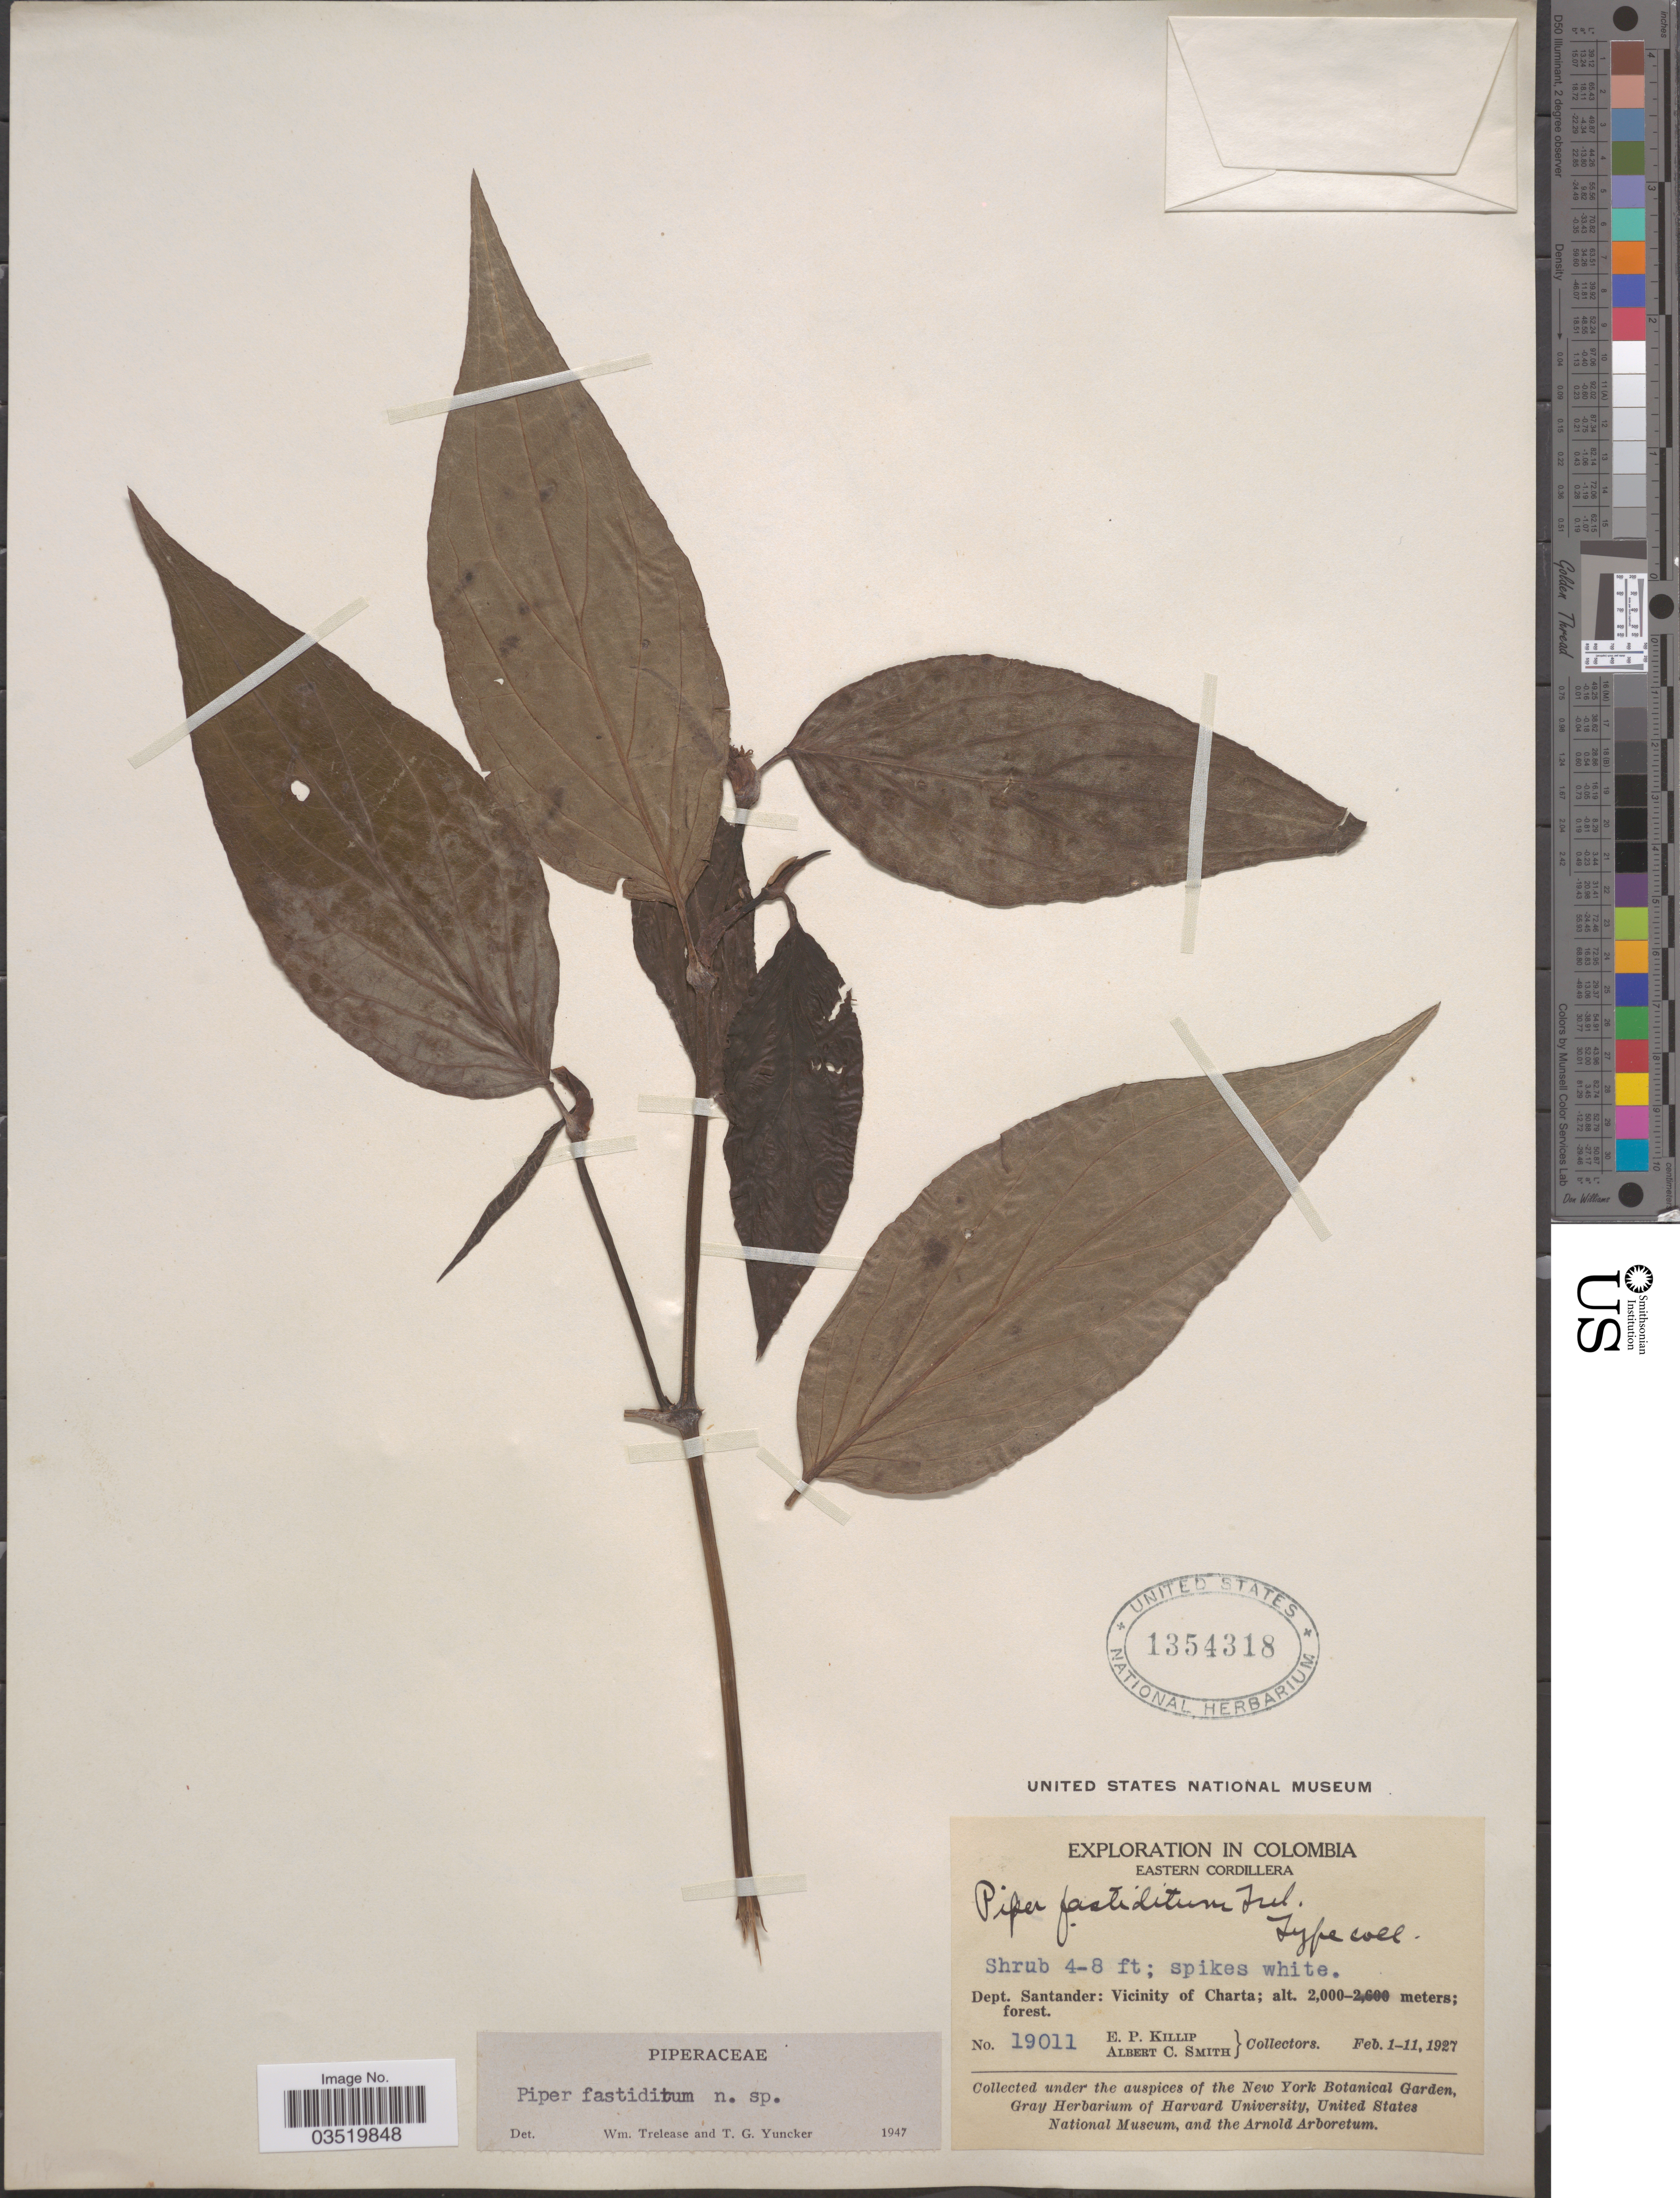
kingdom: Plantae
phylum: Tracheophyta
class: Magnoliopsida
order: Piperales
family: Piperaceae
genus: Piper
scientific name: Piper fastiditum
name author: Trel. & Yunck.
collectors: E. P. Killip & A. C. Smith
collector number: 19011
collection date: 1927-02-01/1927-02-11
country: Colombia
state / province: Santander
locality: Eastern Cordillera. Dept. Santander: Vicinity of Charta.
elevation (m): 2000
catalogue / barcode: US 1354318